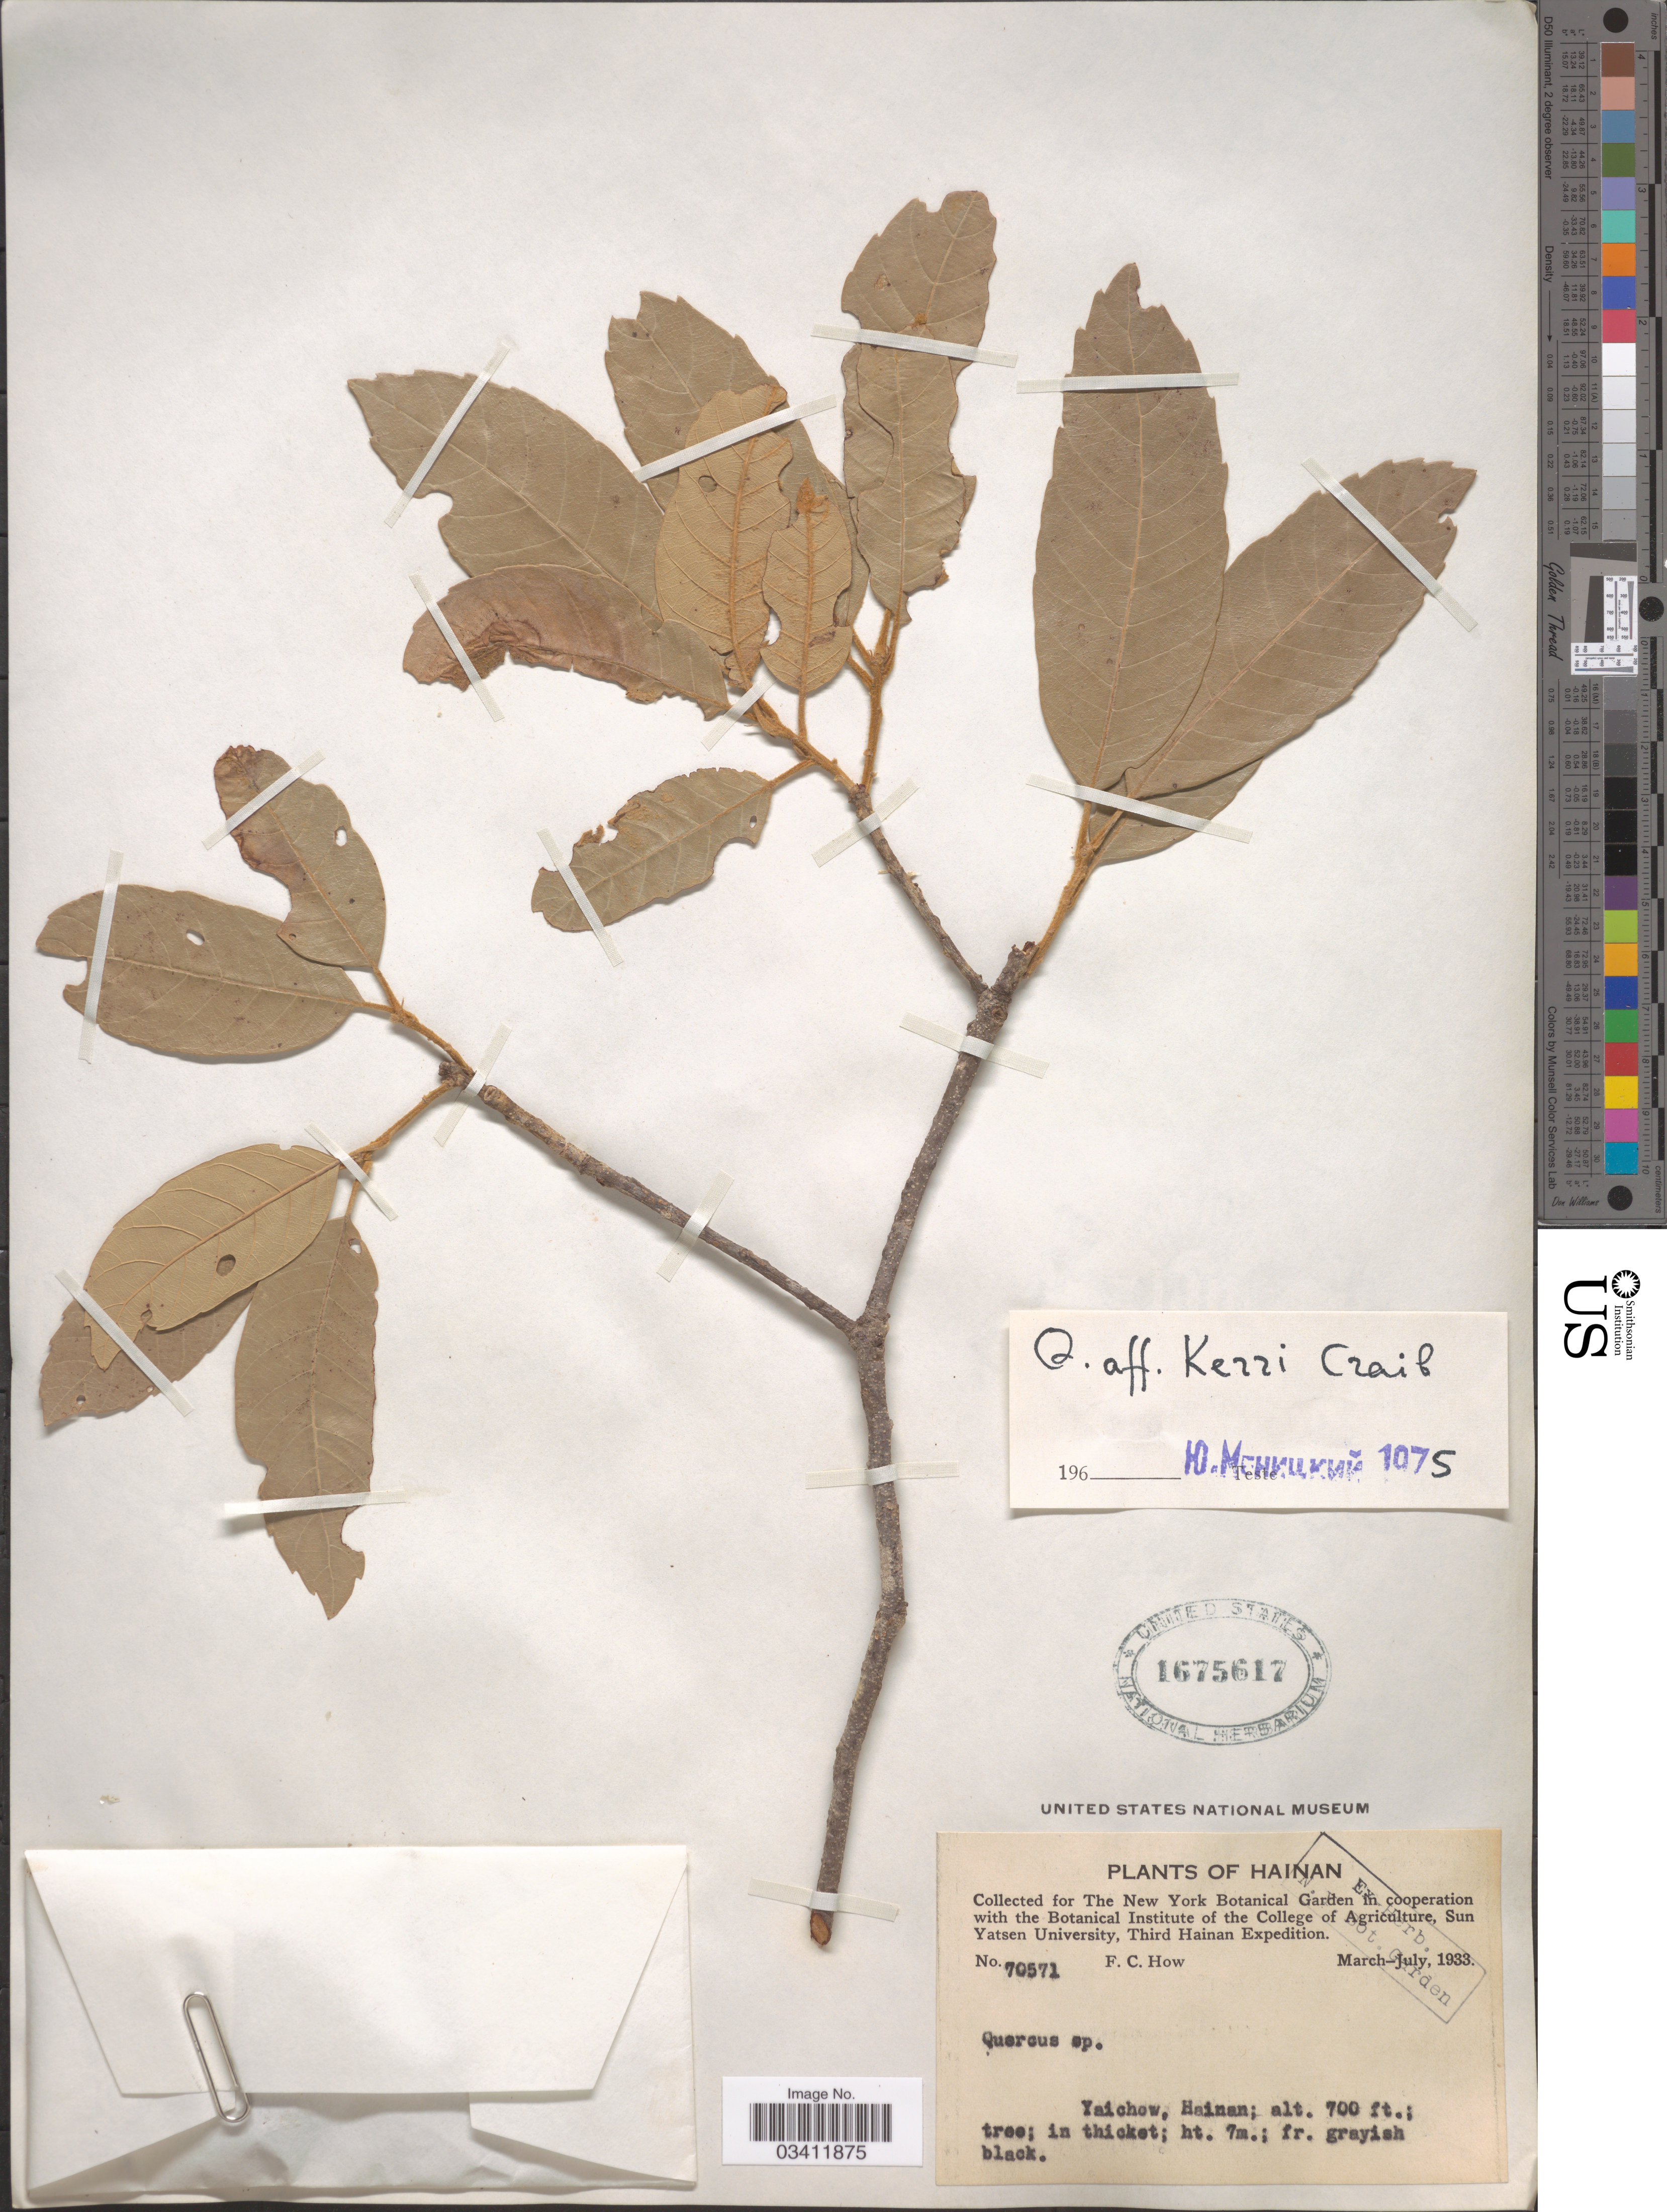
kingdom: Plantae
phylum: Tracheophyta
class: Magnoliopsida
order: Fagales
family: Fagaceae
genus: Quercus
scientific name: Quercus kerrii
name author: Craib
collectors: F. C. How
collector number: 70571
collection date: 1933-03/1933-07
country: China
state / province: Hainan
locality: Yaichow.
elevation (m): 213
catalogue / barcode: US 1675617